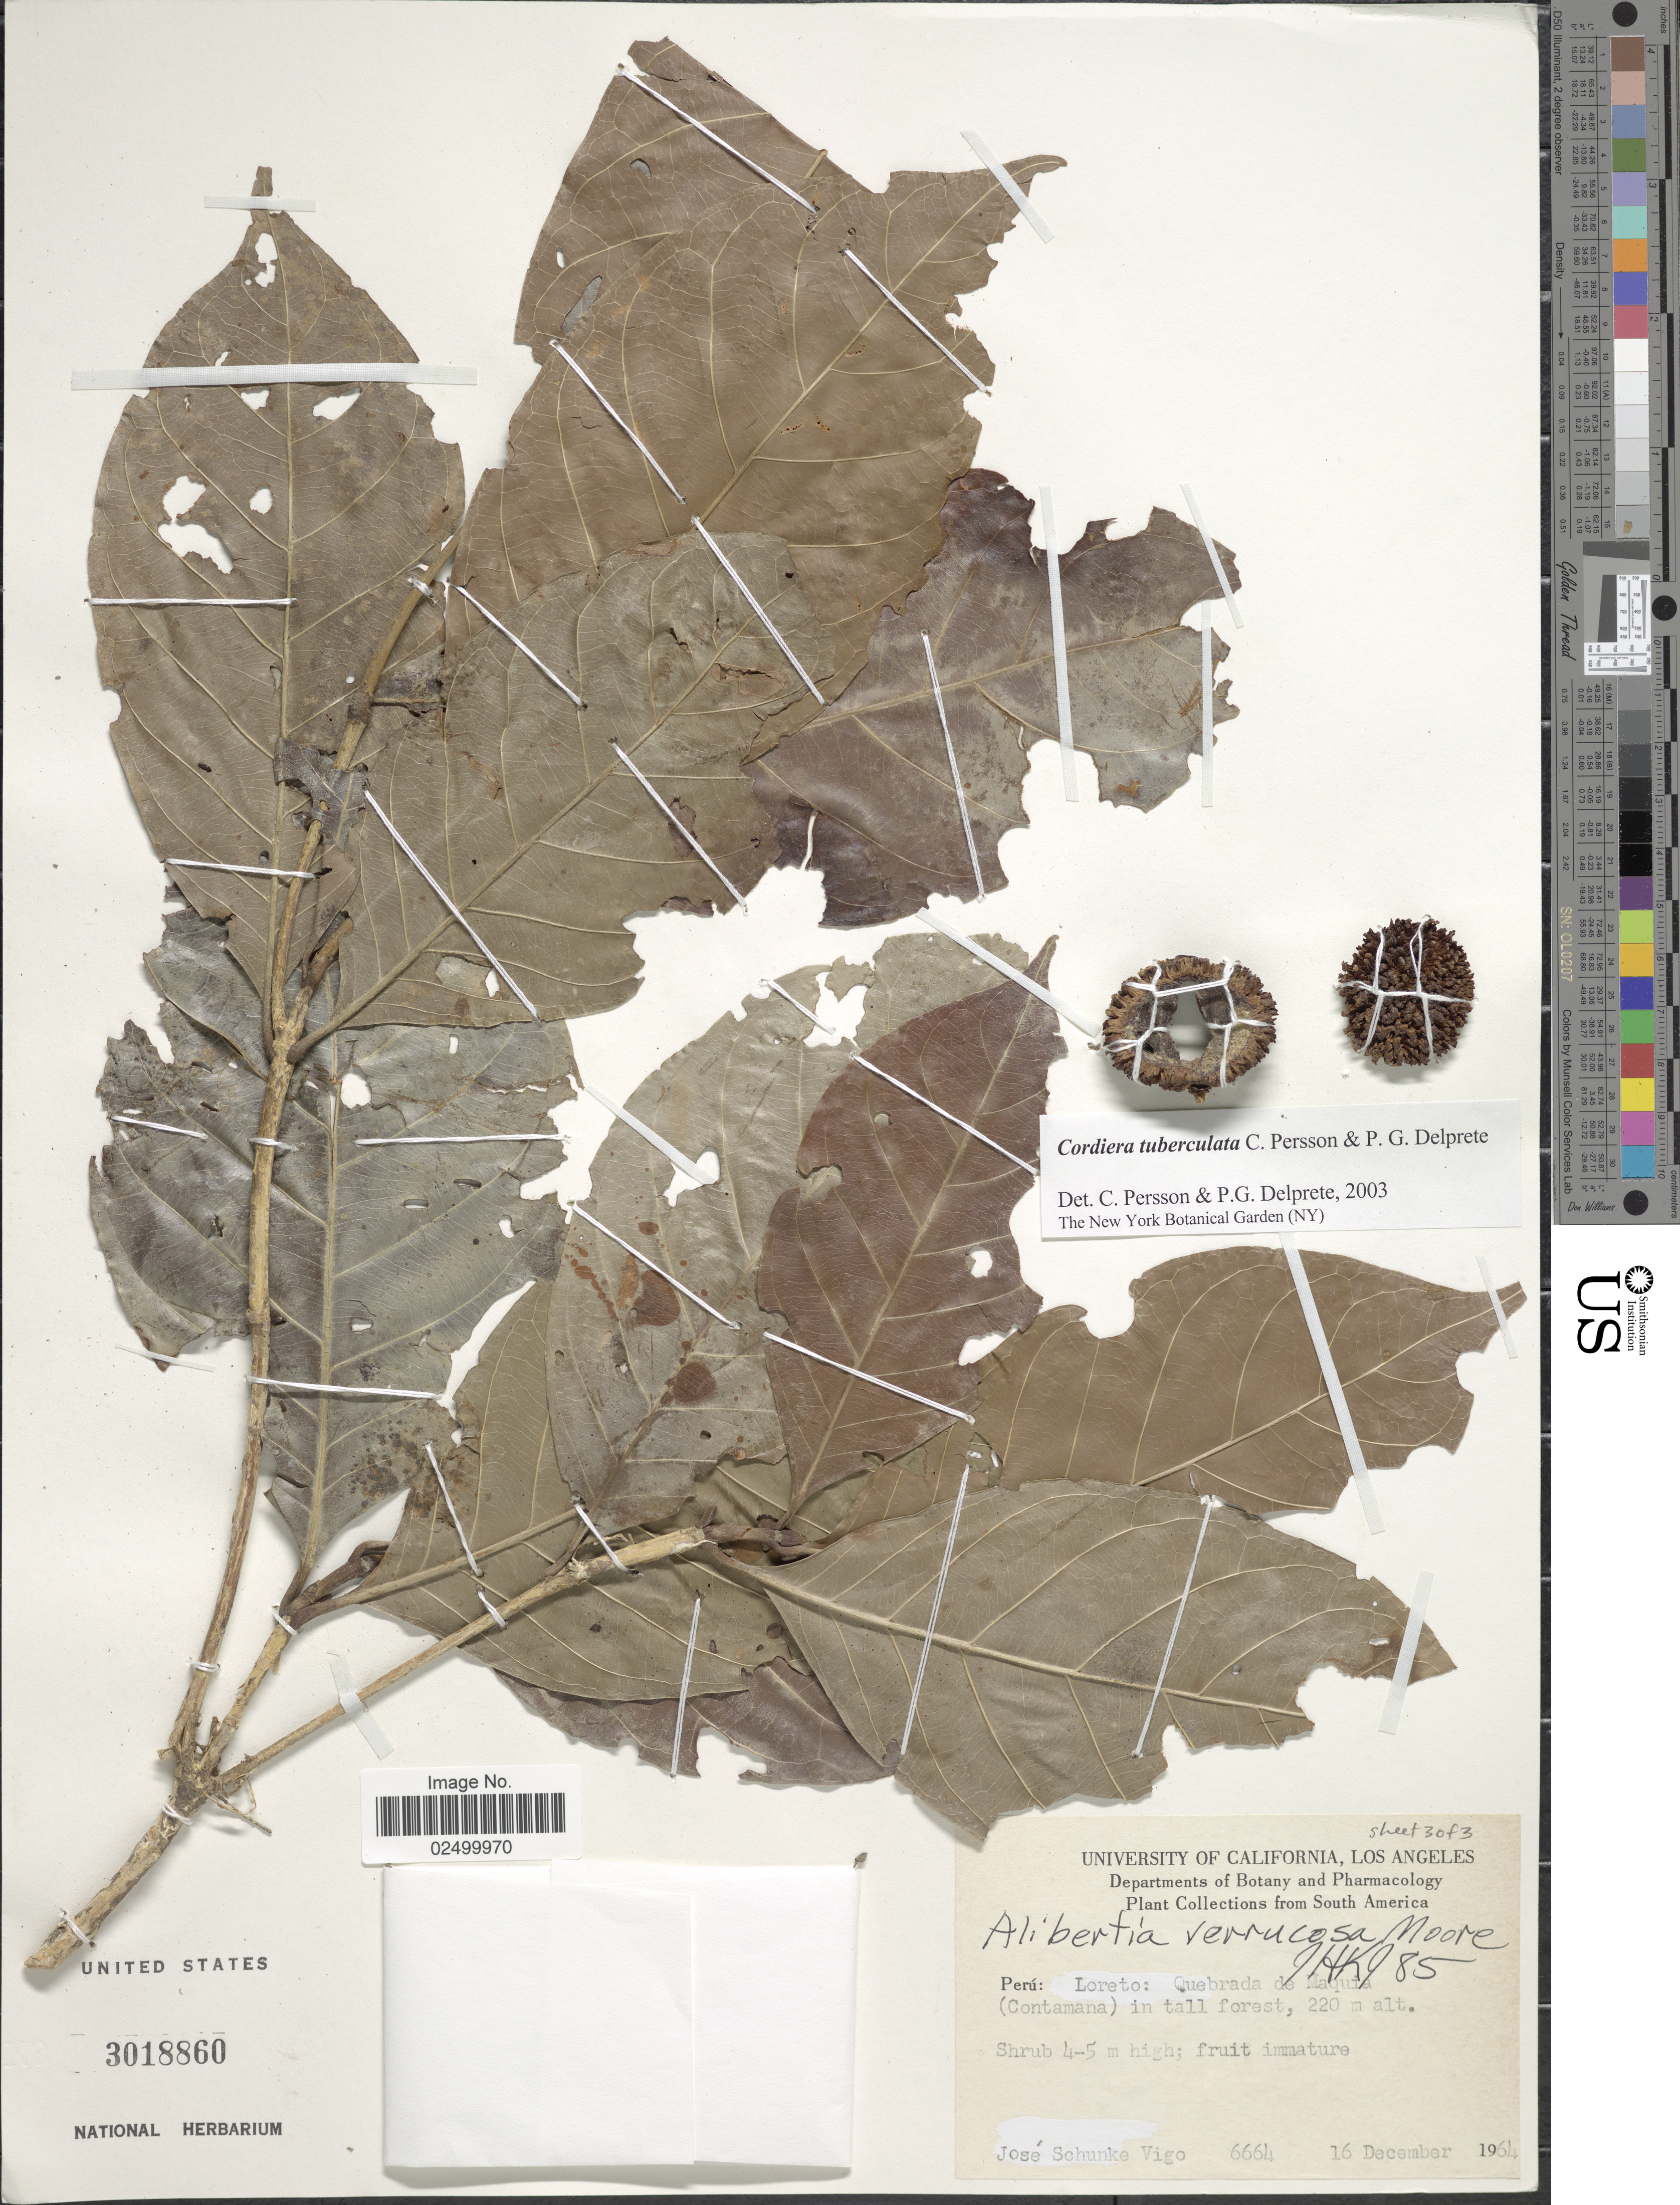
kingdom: Plantae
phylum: Tracheophyta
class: Magnoliopsida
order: Gentianales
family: Rubiaceae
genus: Cordiera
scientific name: Cordiera tuberculata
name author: C. Persson & Delprete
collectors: J. Schunke Vigo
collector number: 6664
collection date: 1964-12-16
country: Peru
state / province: Loreto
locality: Quebrada de Maquia (Contamana) in tall forest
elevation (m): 220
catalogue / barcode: US 3018860